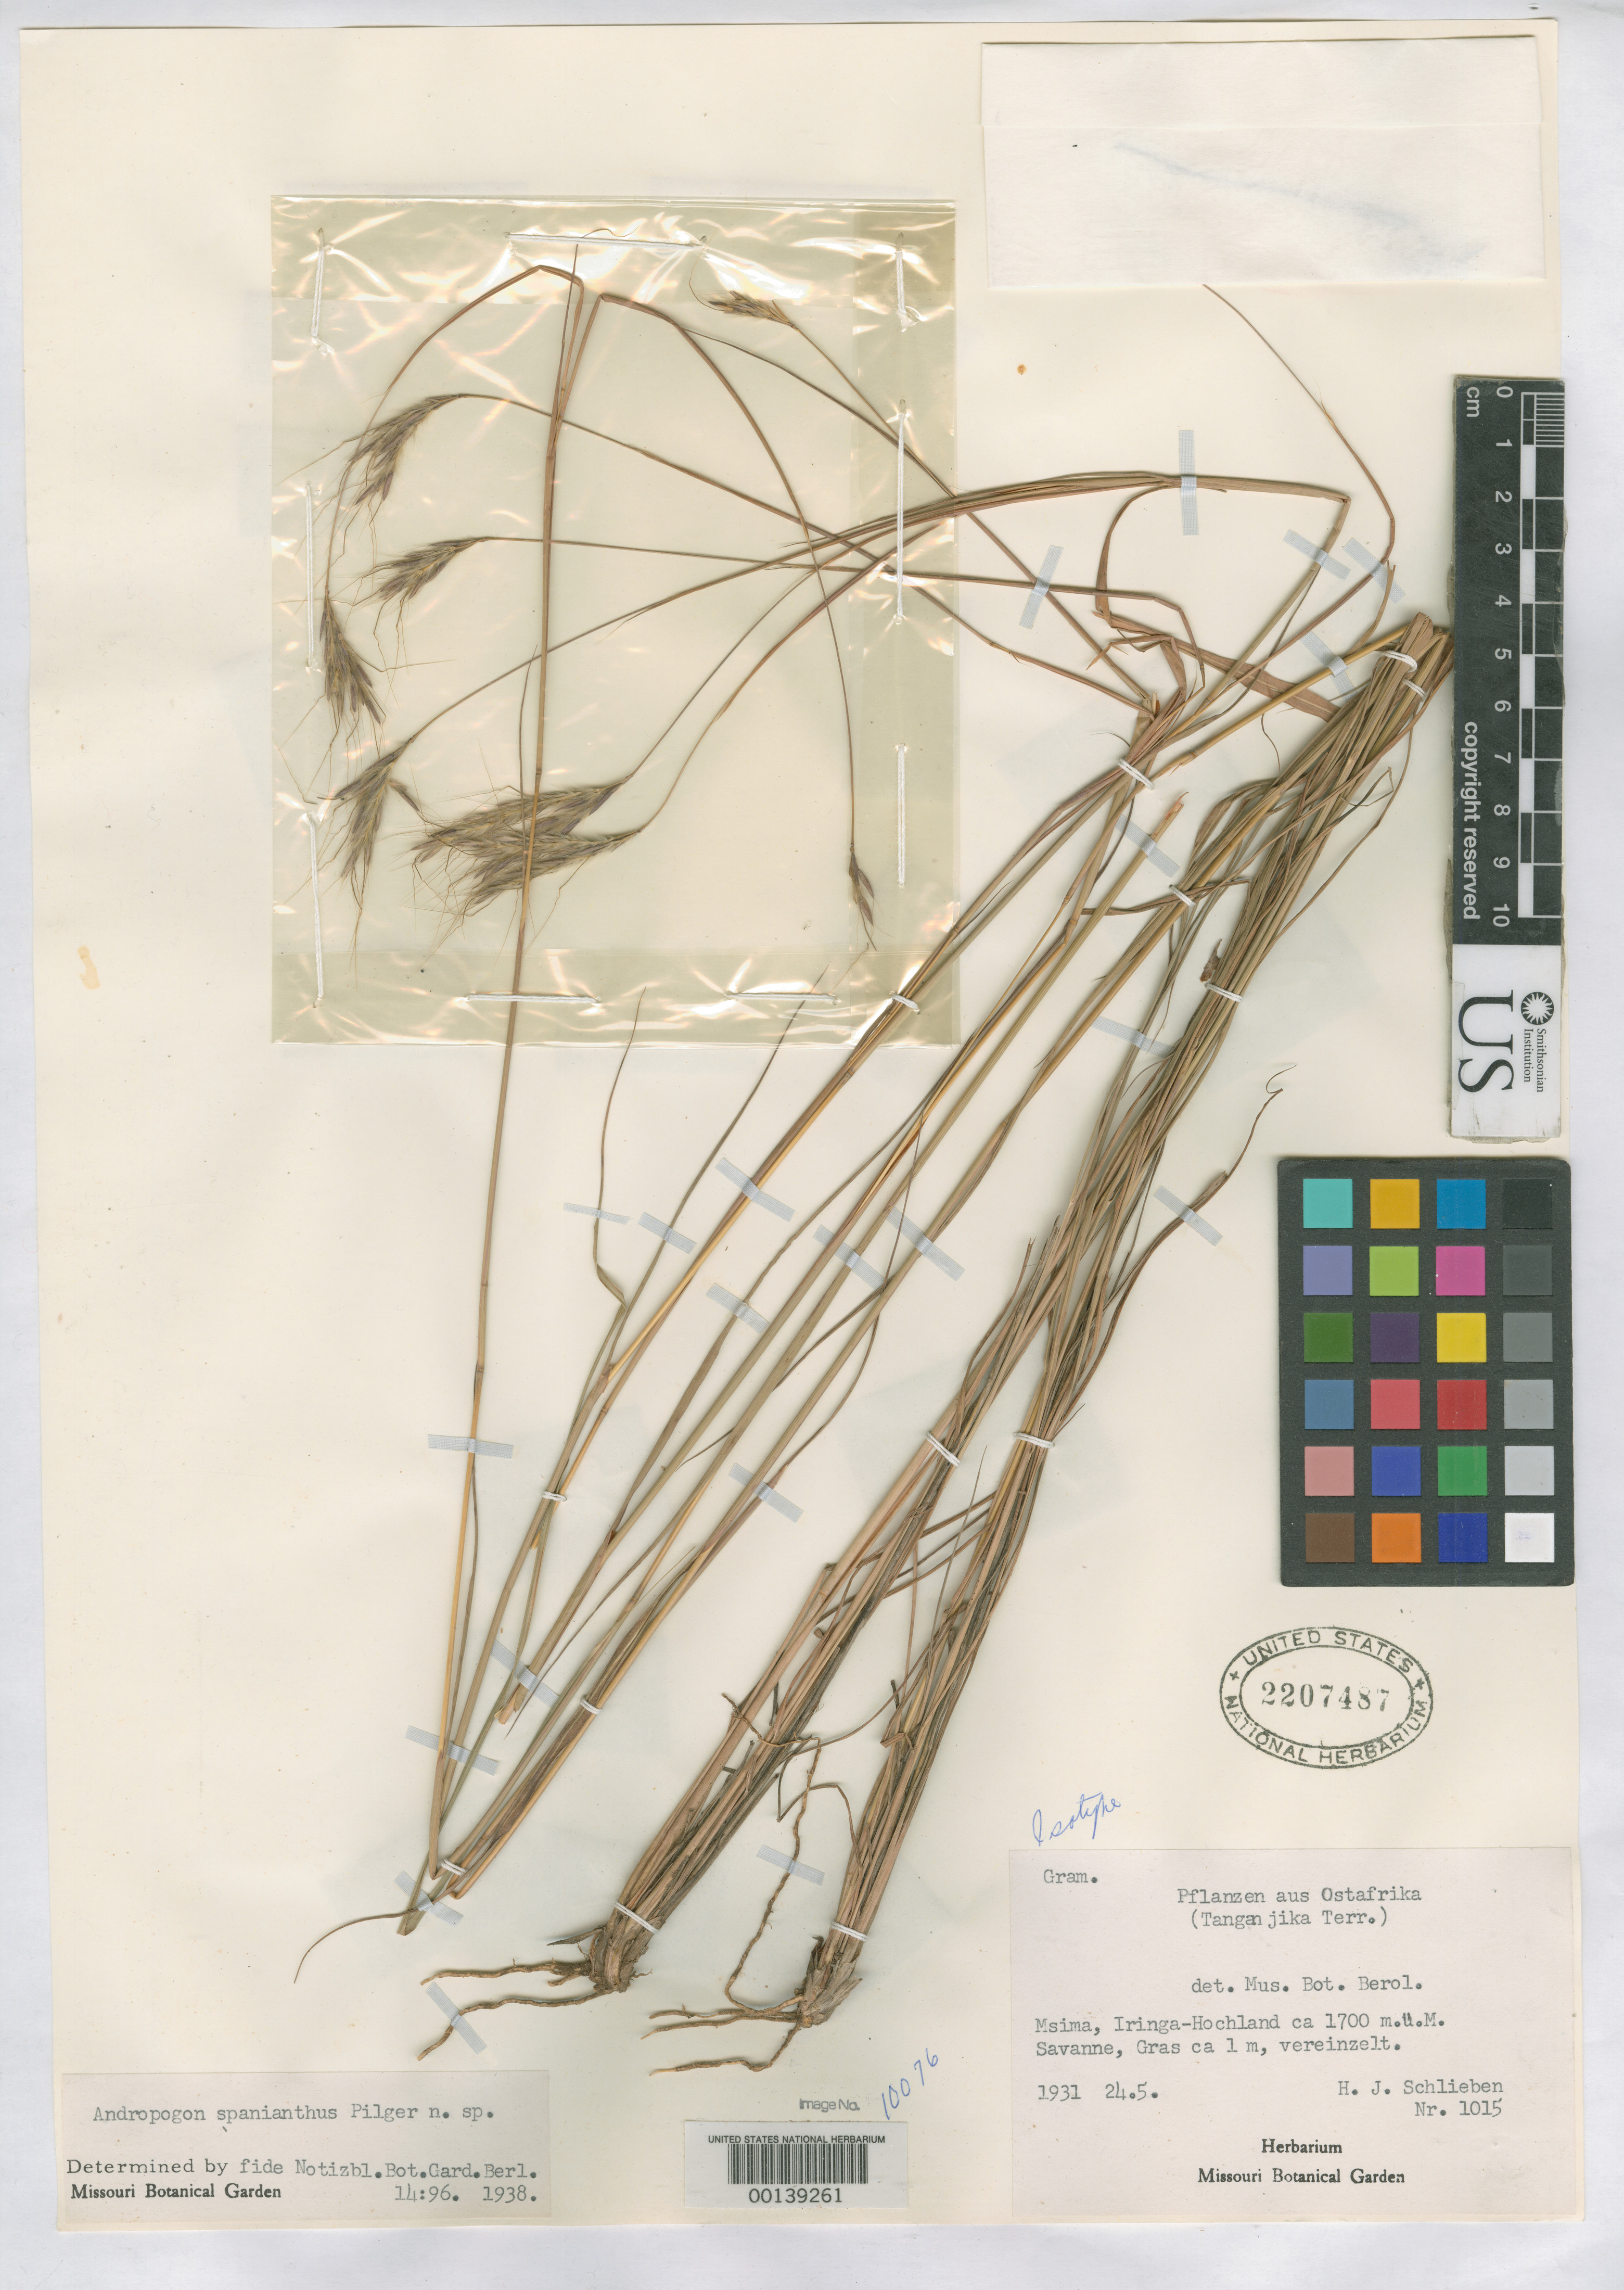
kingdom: Plantae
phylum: Tracheophyta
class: Liliopsida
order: Poales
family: Poaceae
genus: Andropogon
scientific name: Andropogon spanianthus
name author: Pilg.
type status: Isotype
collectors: H. J. Schlieben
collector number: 1015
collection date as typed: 24 May 1931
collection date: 1931-05-24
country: Tanzania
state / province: Iringa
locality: Msima Iringa-hochland Isowi, im Pori.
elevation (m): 1700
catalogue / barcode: US 2207487